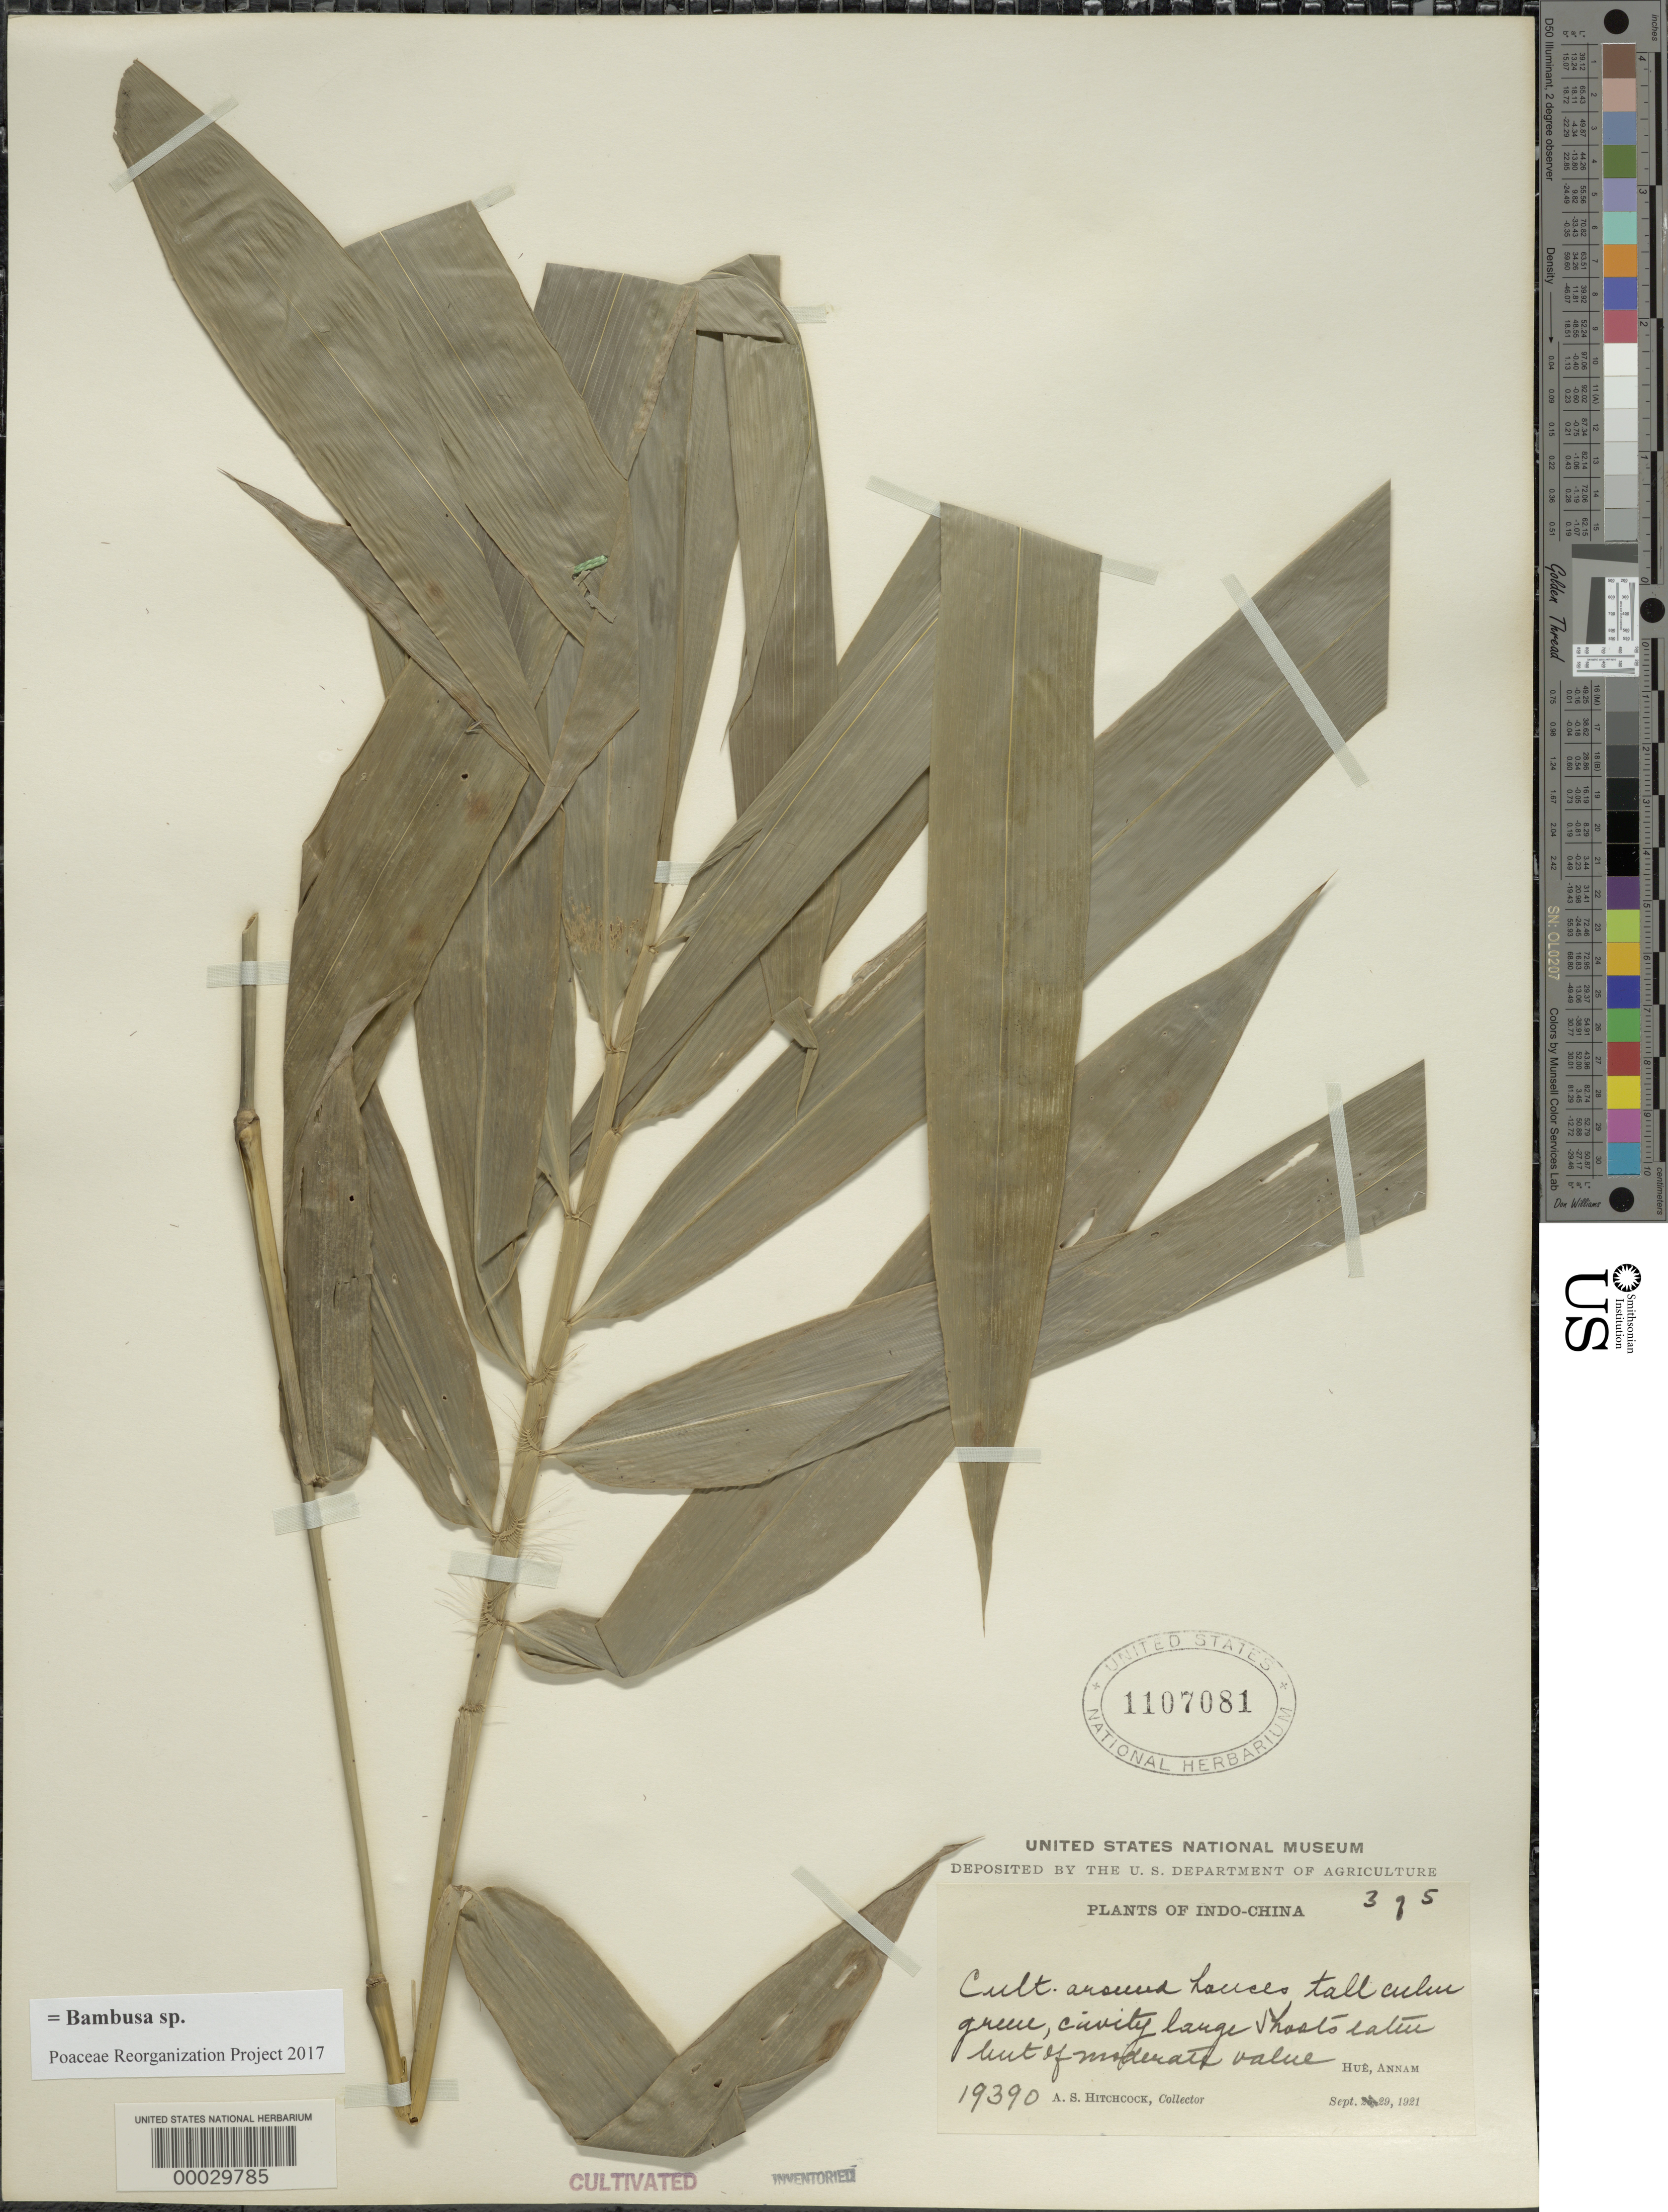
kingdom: Plantae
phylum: Tracheophyta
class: Liliopsida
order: Poales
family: Poaceae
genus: Bambusa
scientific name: Bambusa sp.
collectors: A. S. Hitchcock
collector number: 19390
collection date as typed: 29 Sep 1921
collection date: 1921-09-29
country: Vietnam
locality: Hue, annam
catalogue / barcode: US 1107081